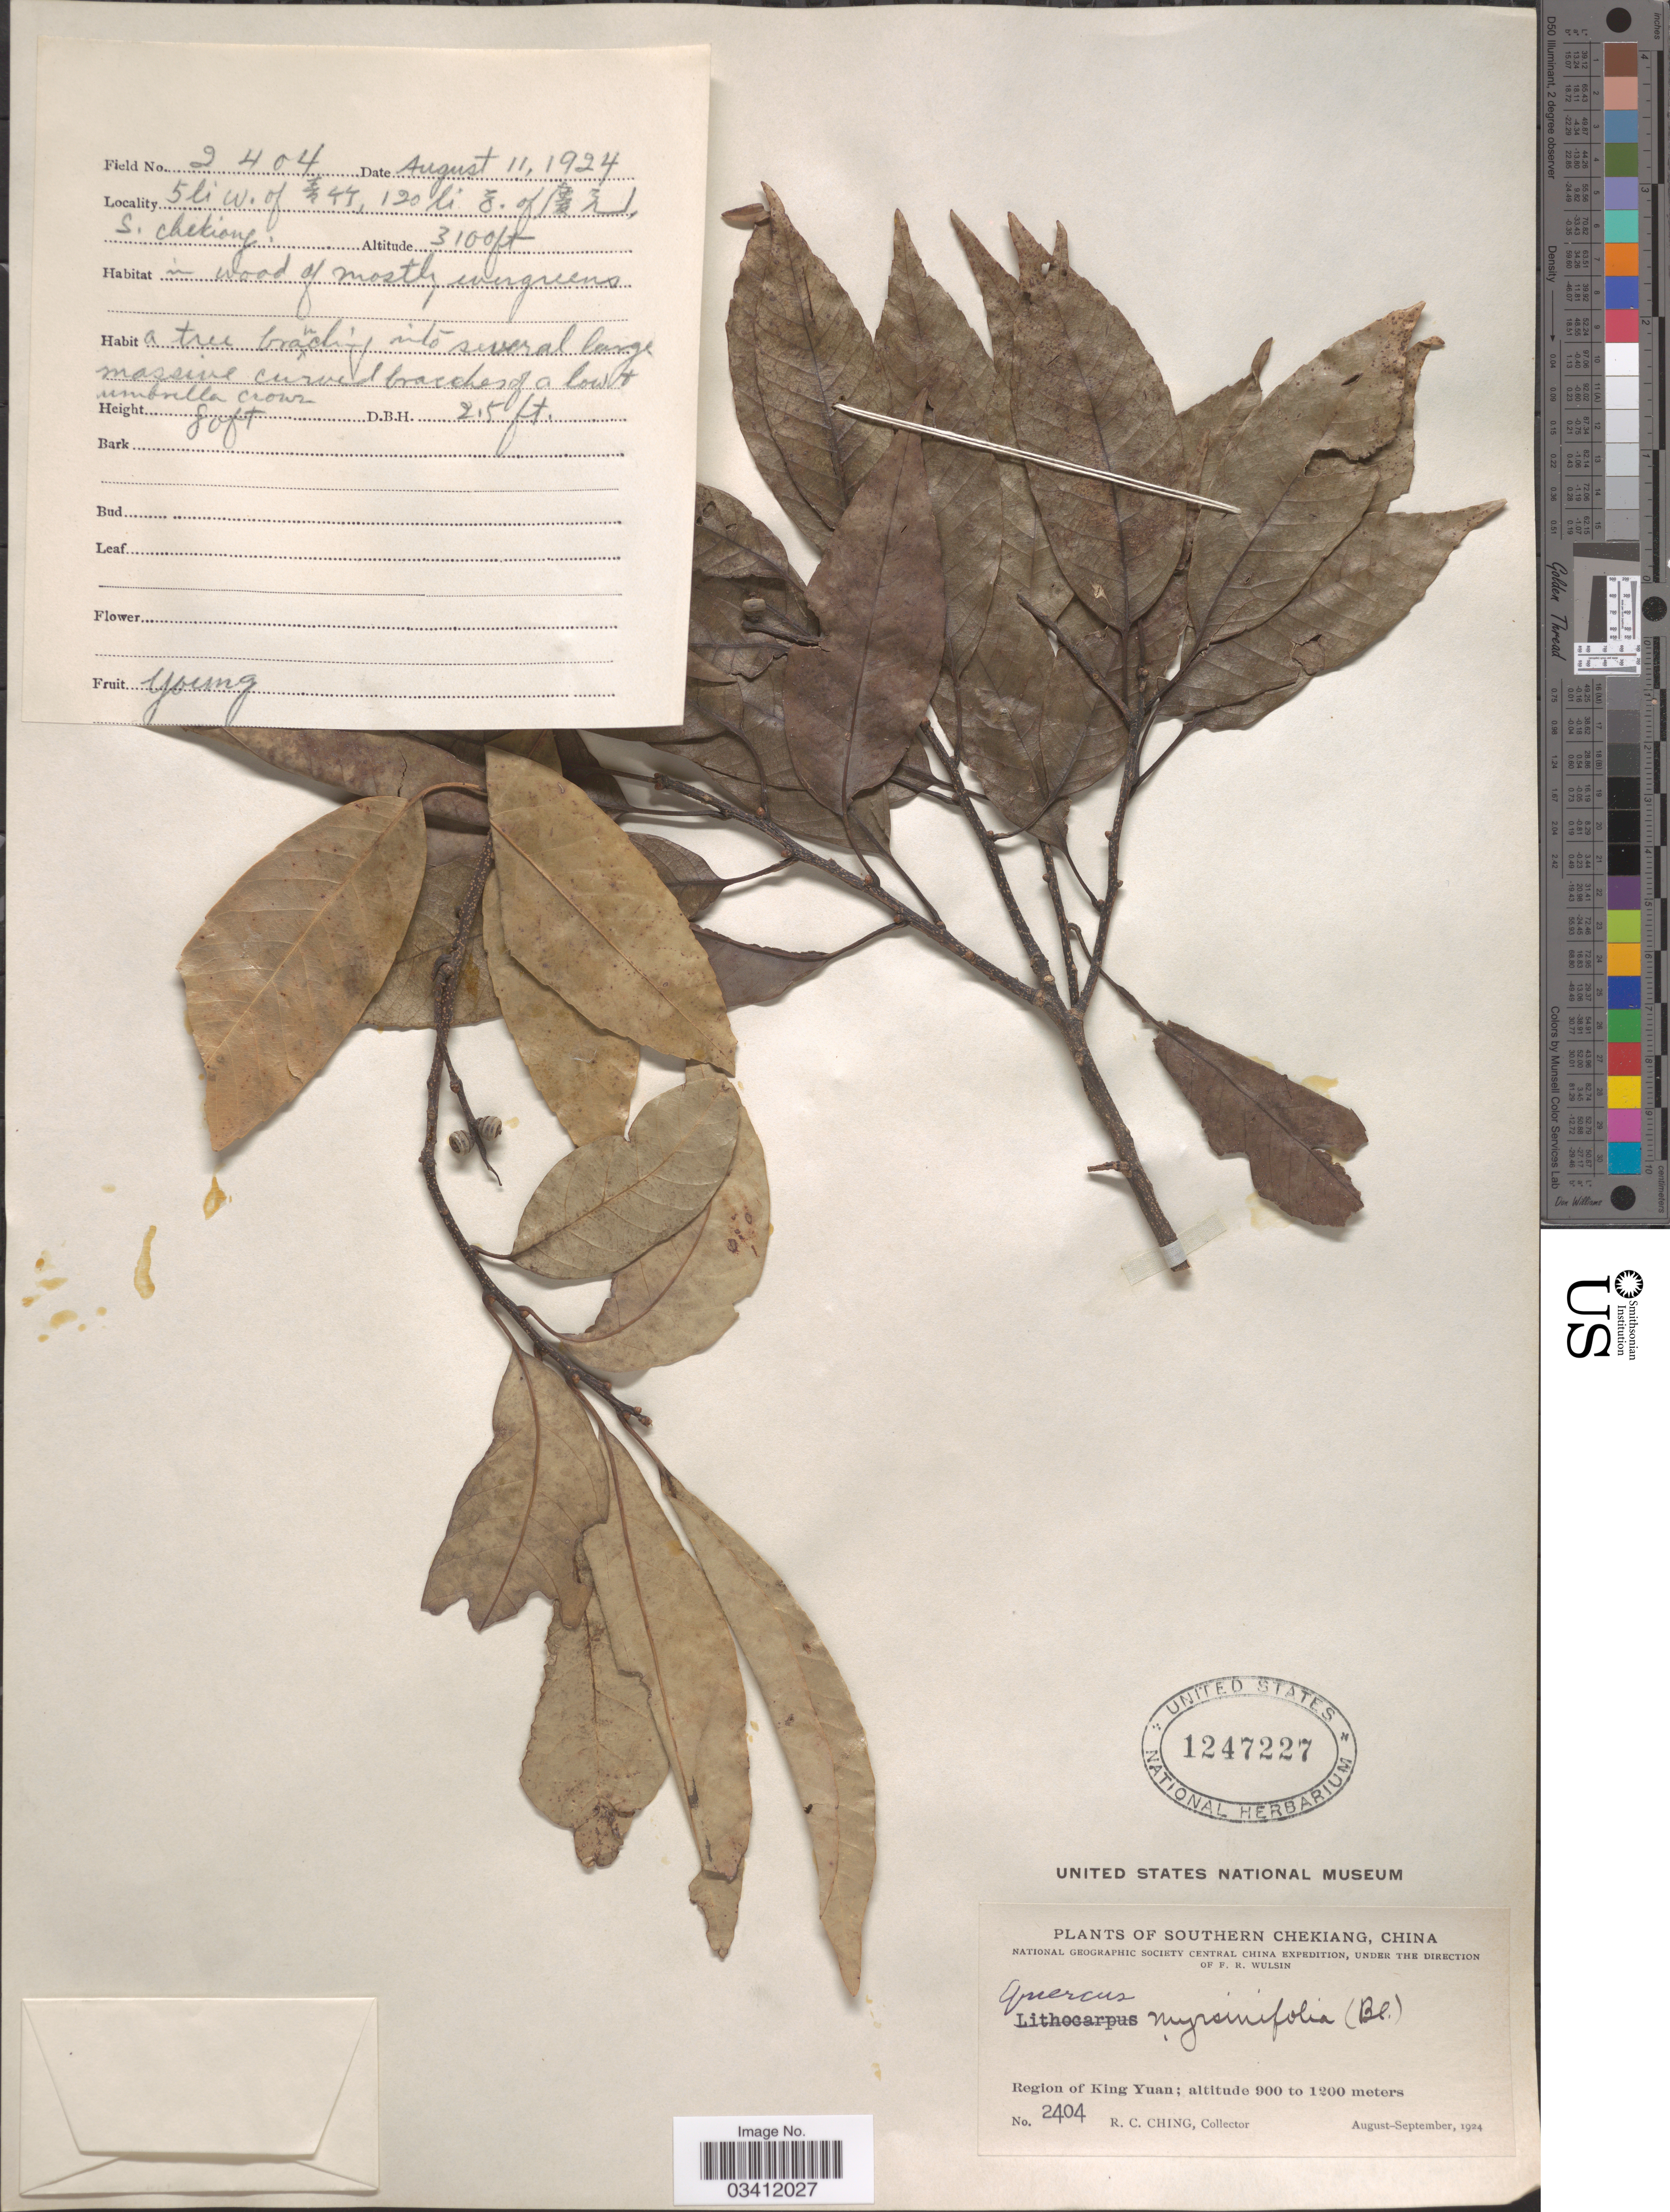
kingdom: Plantae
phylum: Tracheophyta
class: Magnoliopsida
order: Fagales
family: Fagaceae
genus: Quercus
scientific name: Quercus myrsinifolia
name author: Blume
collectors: R. C. Ching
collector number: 2404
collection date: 1924-08-11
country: China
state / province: Zhejiang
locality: Region of King Yuan. 5 li W. of 44, 120 li . of .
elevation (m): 945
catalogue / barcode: US 1247227